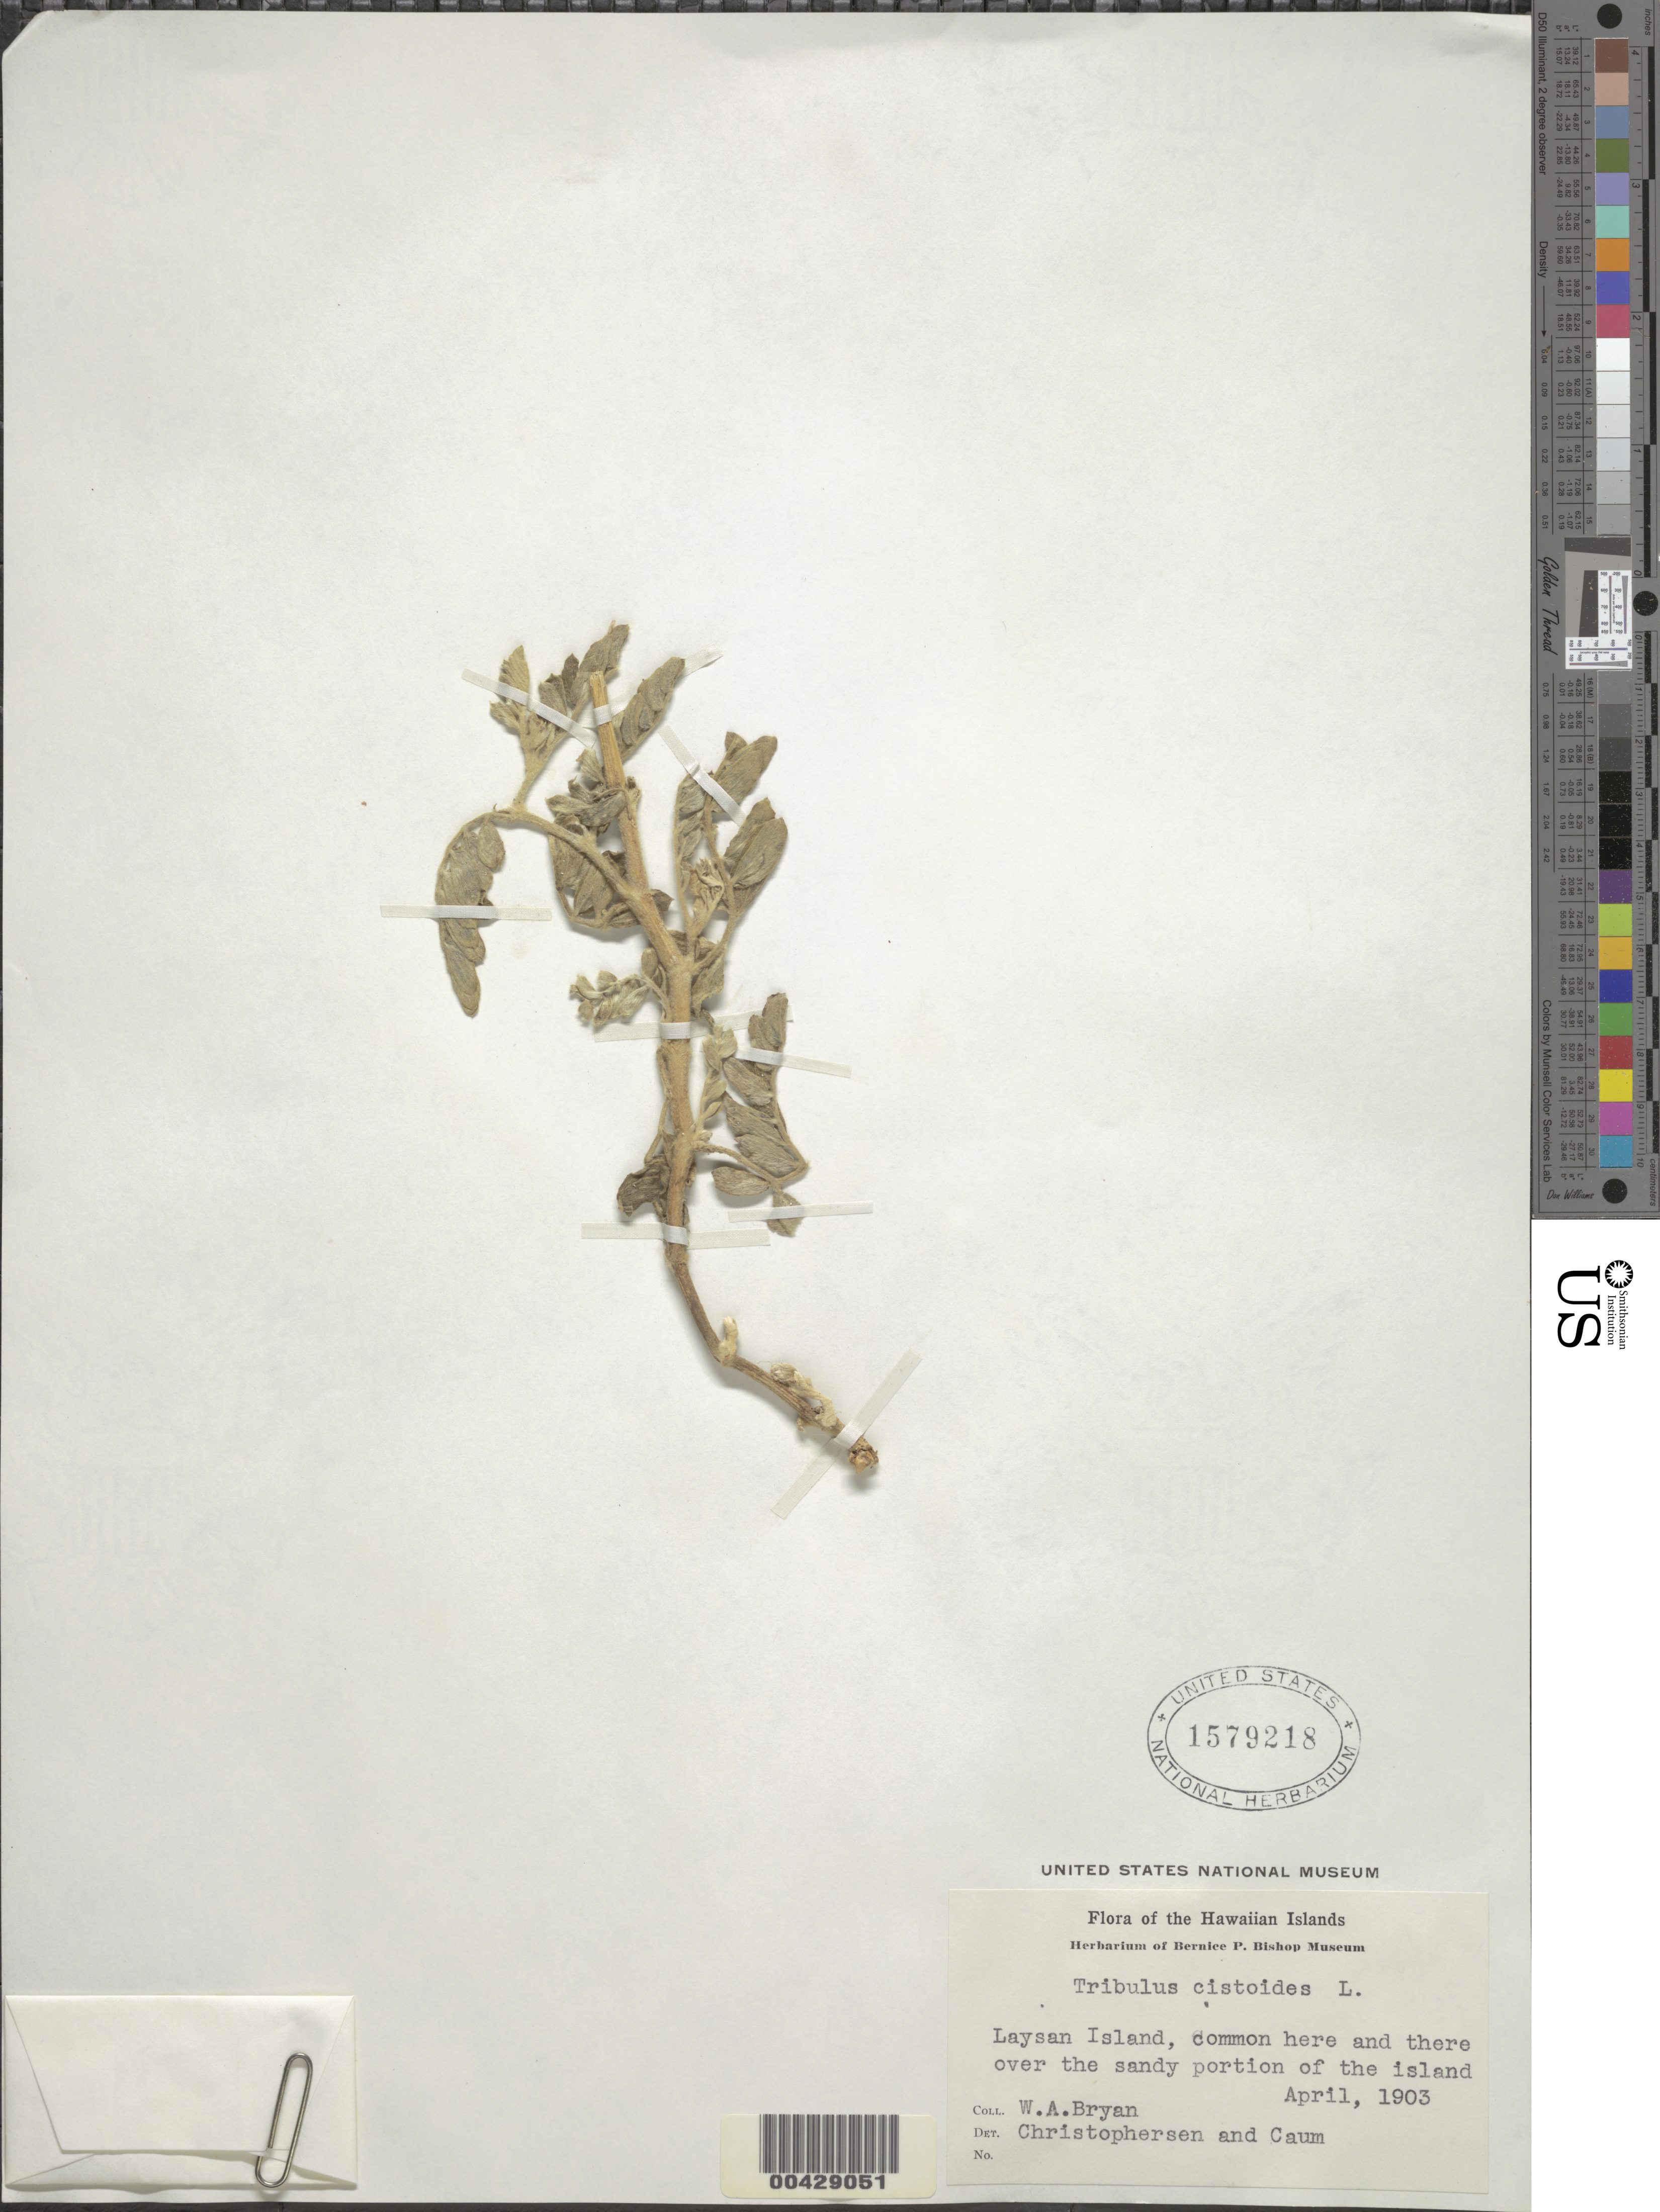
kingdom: Plantae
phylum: Tracheophyta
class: Magnoliopsida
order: Zygophyllales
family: Zygophyllaceae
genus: Tribulus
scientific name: Tribulus cistoides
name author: L.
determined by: Christophersen, Erling; Caum, E. L.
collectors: W. Bryan, E. Christophersen & E. L. Caum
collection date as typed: Apr 1903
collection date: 1903-04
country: United States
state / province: Hawaii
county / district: Honolulu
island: Laysan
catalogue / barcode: US 1579218